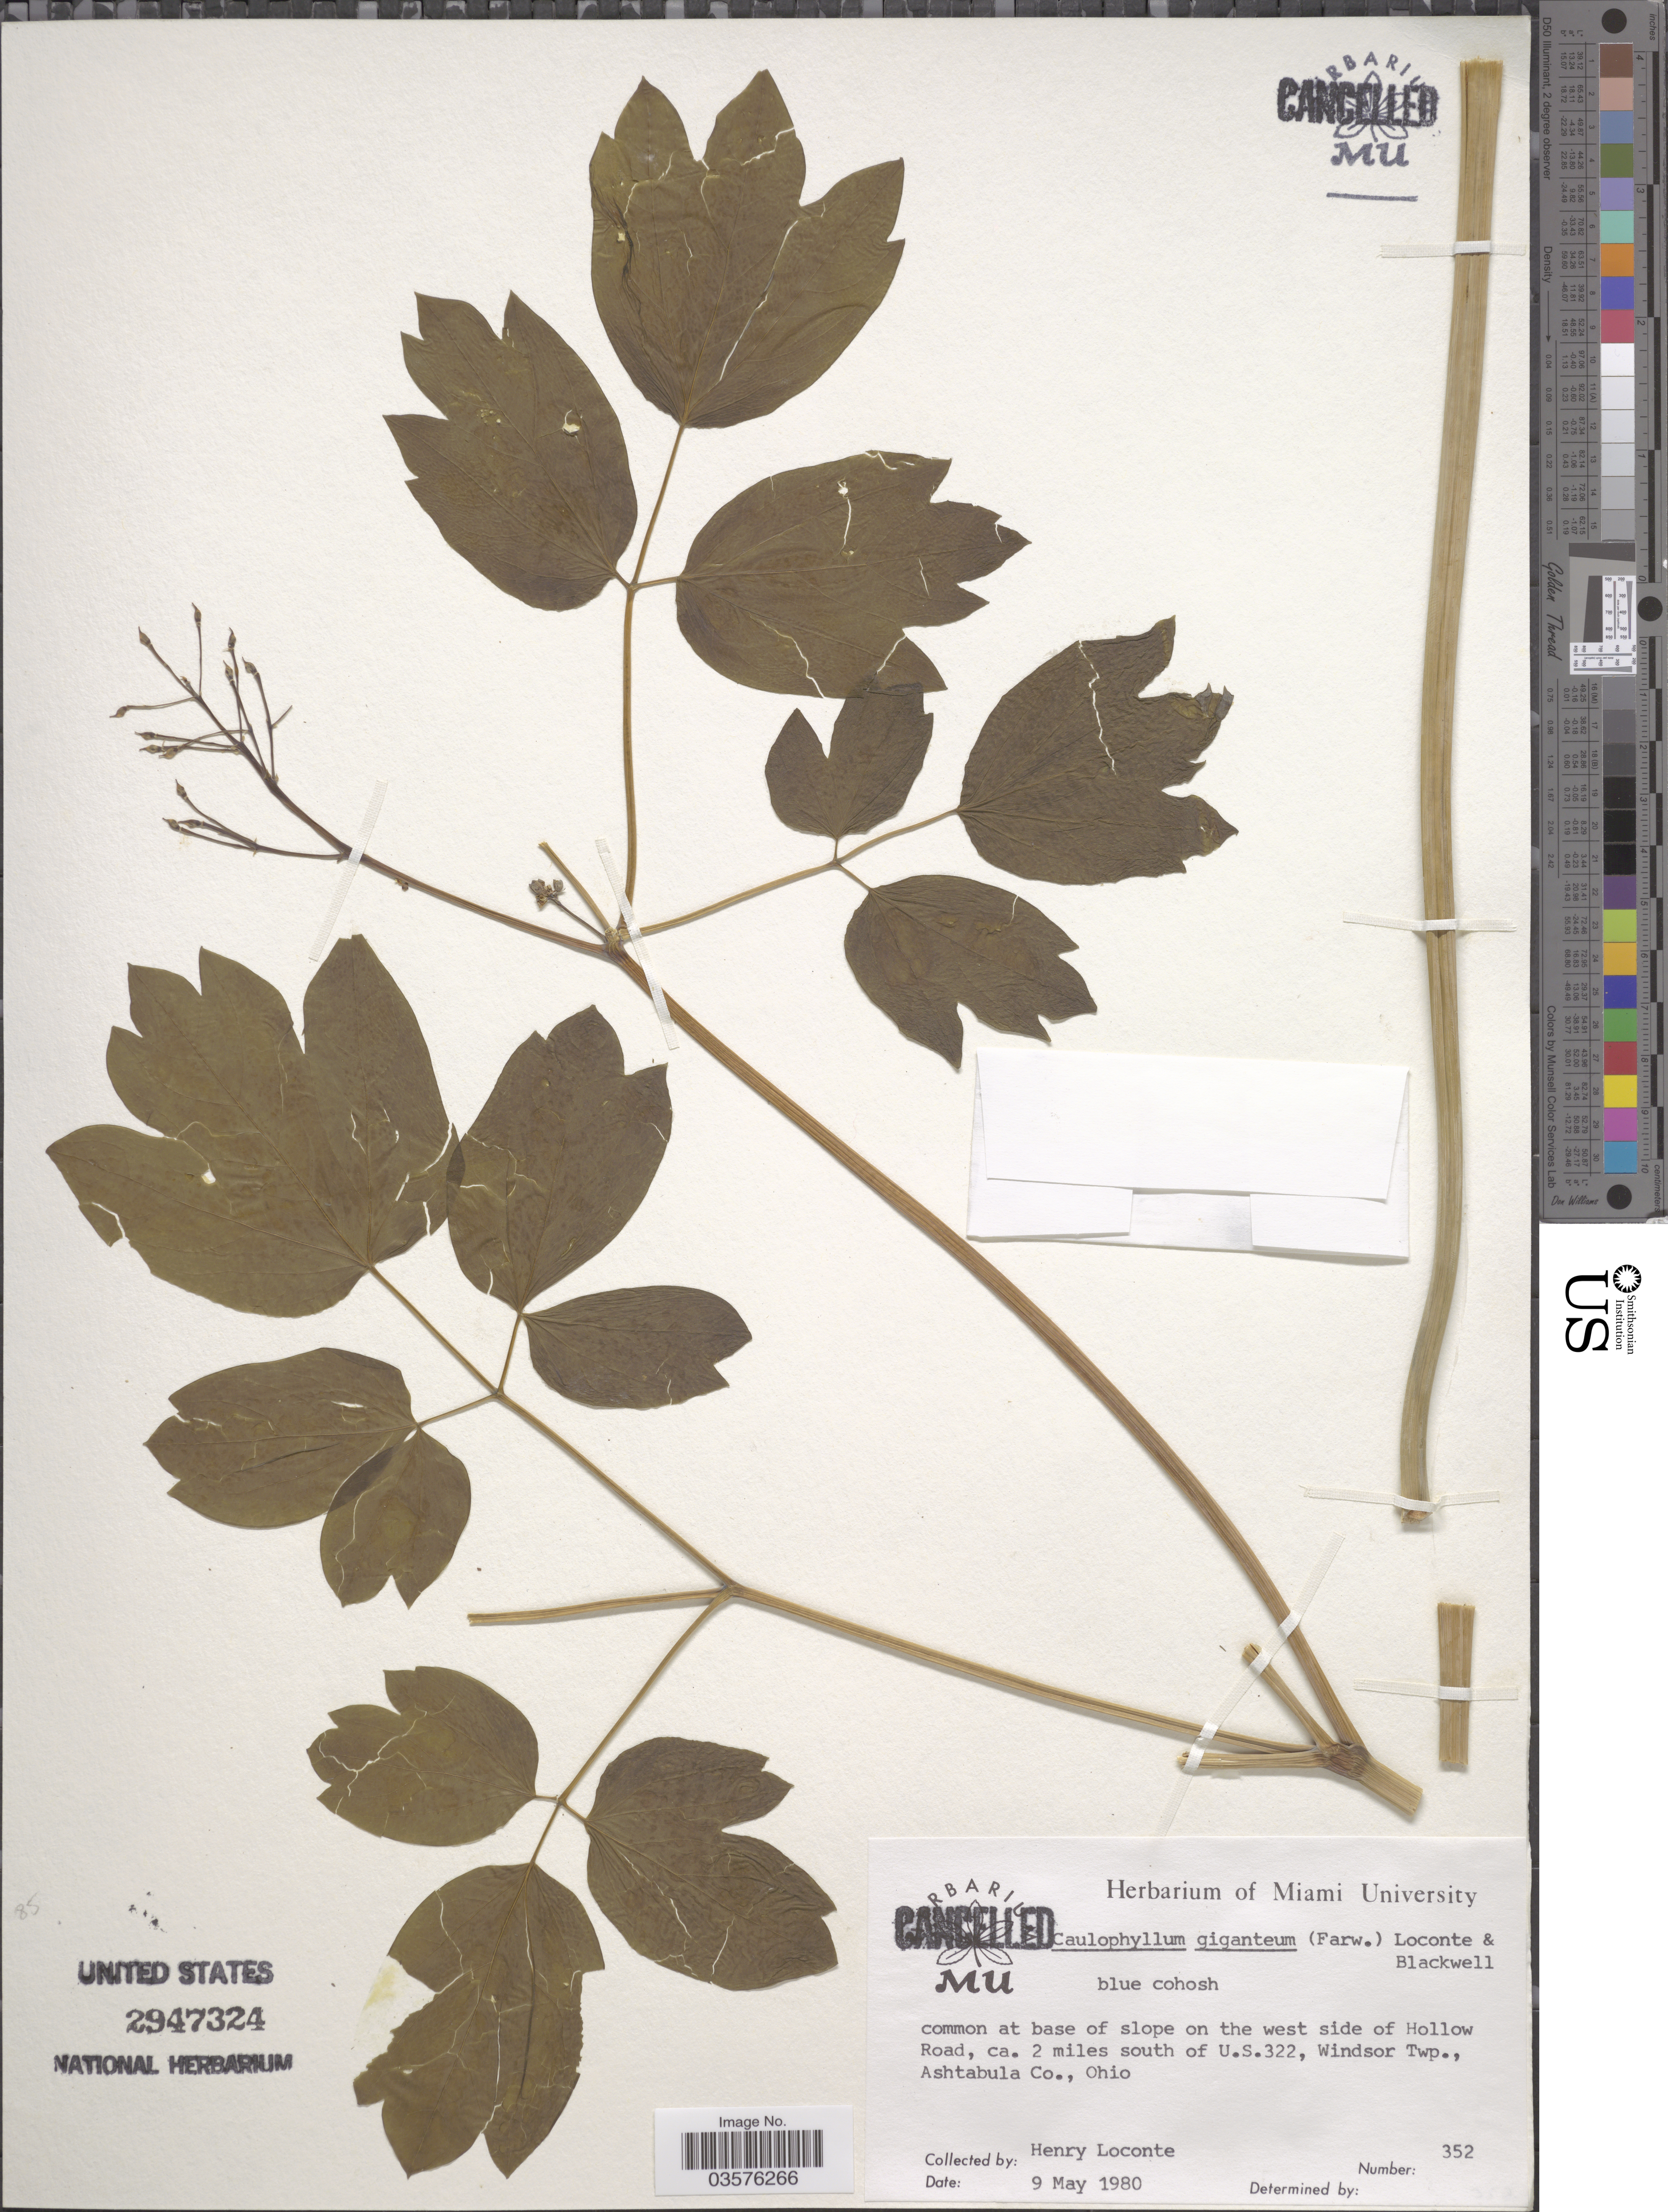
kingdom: Plantae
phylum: Tracheophyta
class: Magnoliopsida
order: Ranunculales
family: Berberidaceae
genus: Caulophyllum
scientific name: Caulophyllum giganteum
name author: (Farw.) Loconte & W.H. Blackw.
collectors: H. Loconte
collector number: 352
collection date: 1980-05-09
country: United States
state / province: Ohio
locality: Common at base of slope on the west side of Hollow Road, ca. 2 miles south of U.S. 322, Windsor Twp., Ashtabula Co.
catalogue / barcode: US 2947324